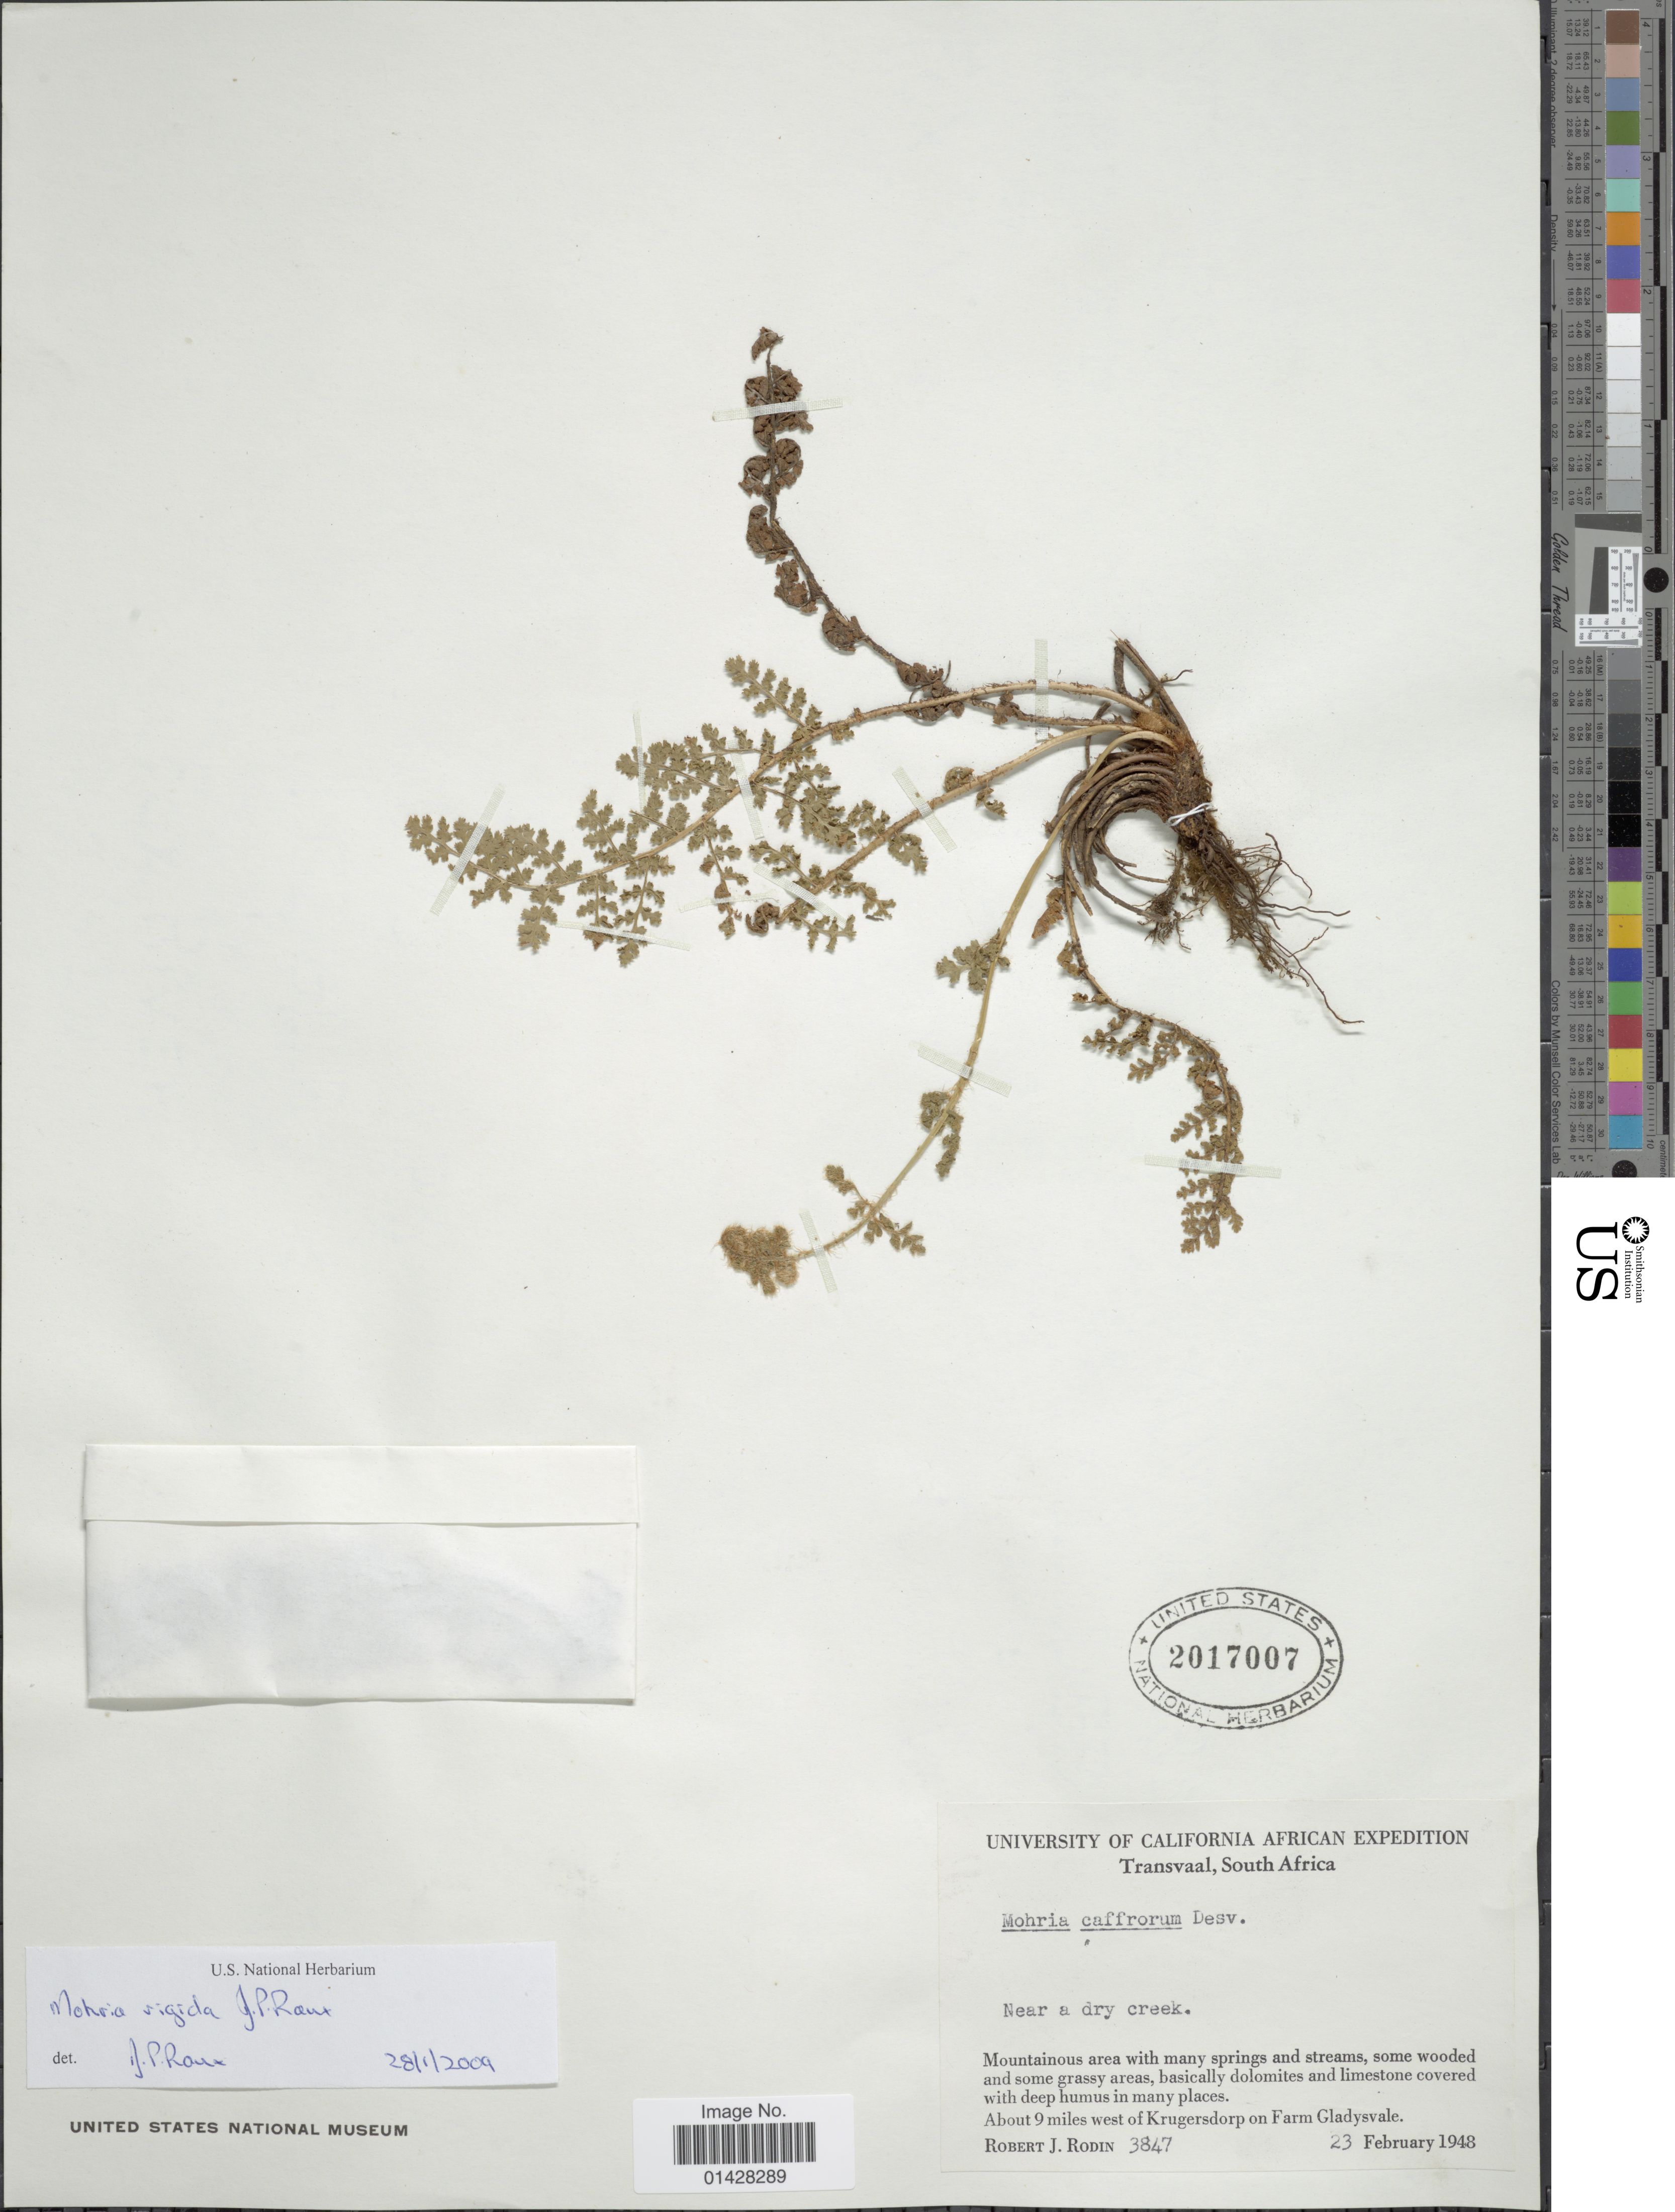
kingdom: Plantae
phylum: Tracheophyta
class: Polypodiopsida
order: Schizaeales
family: Anemiaceae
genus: Anemia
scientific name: Anemia mohriana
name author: Christenh.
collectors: R. J. Rodin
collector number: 3847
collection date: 1948-02-23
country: South Africa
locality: Transvaal, South Africa. About 9 miles west of Krugersdorp on Farm Gladysvale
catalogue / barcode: US 2017007